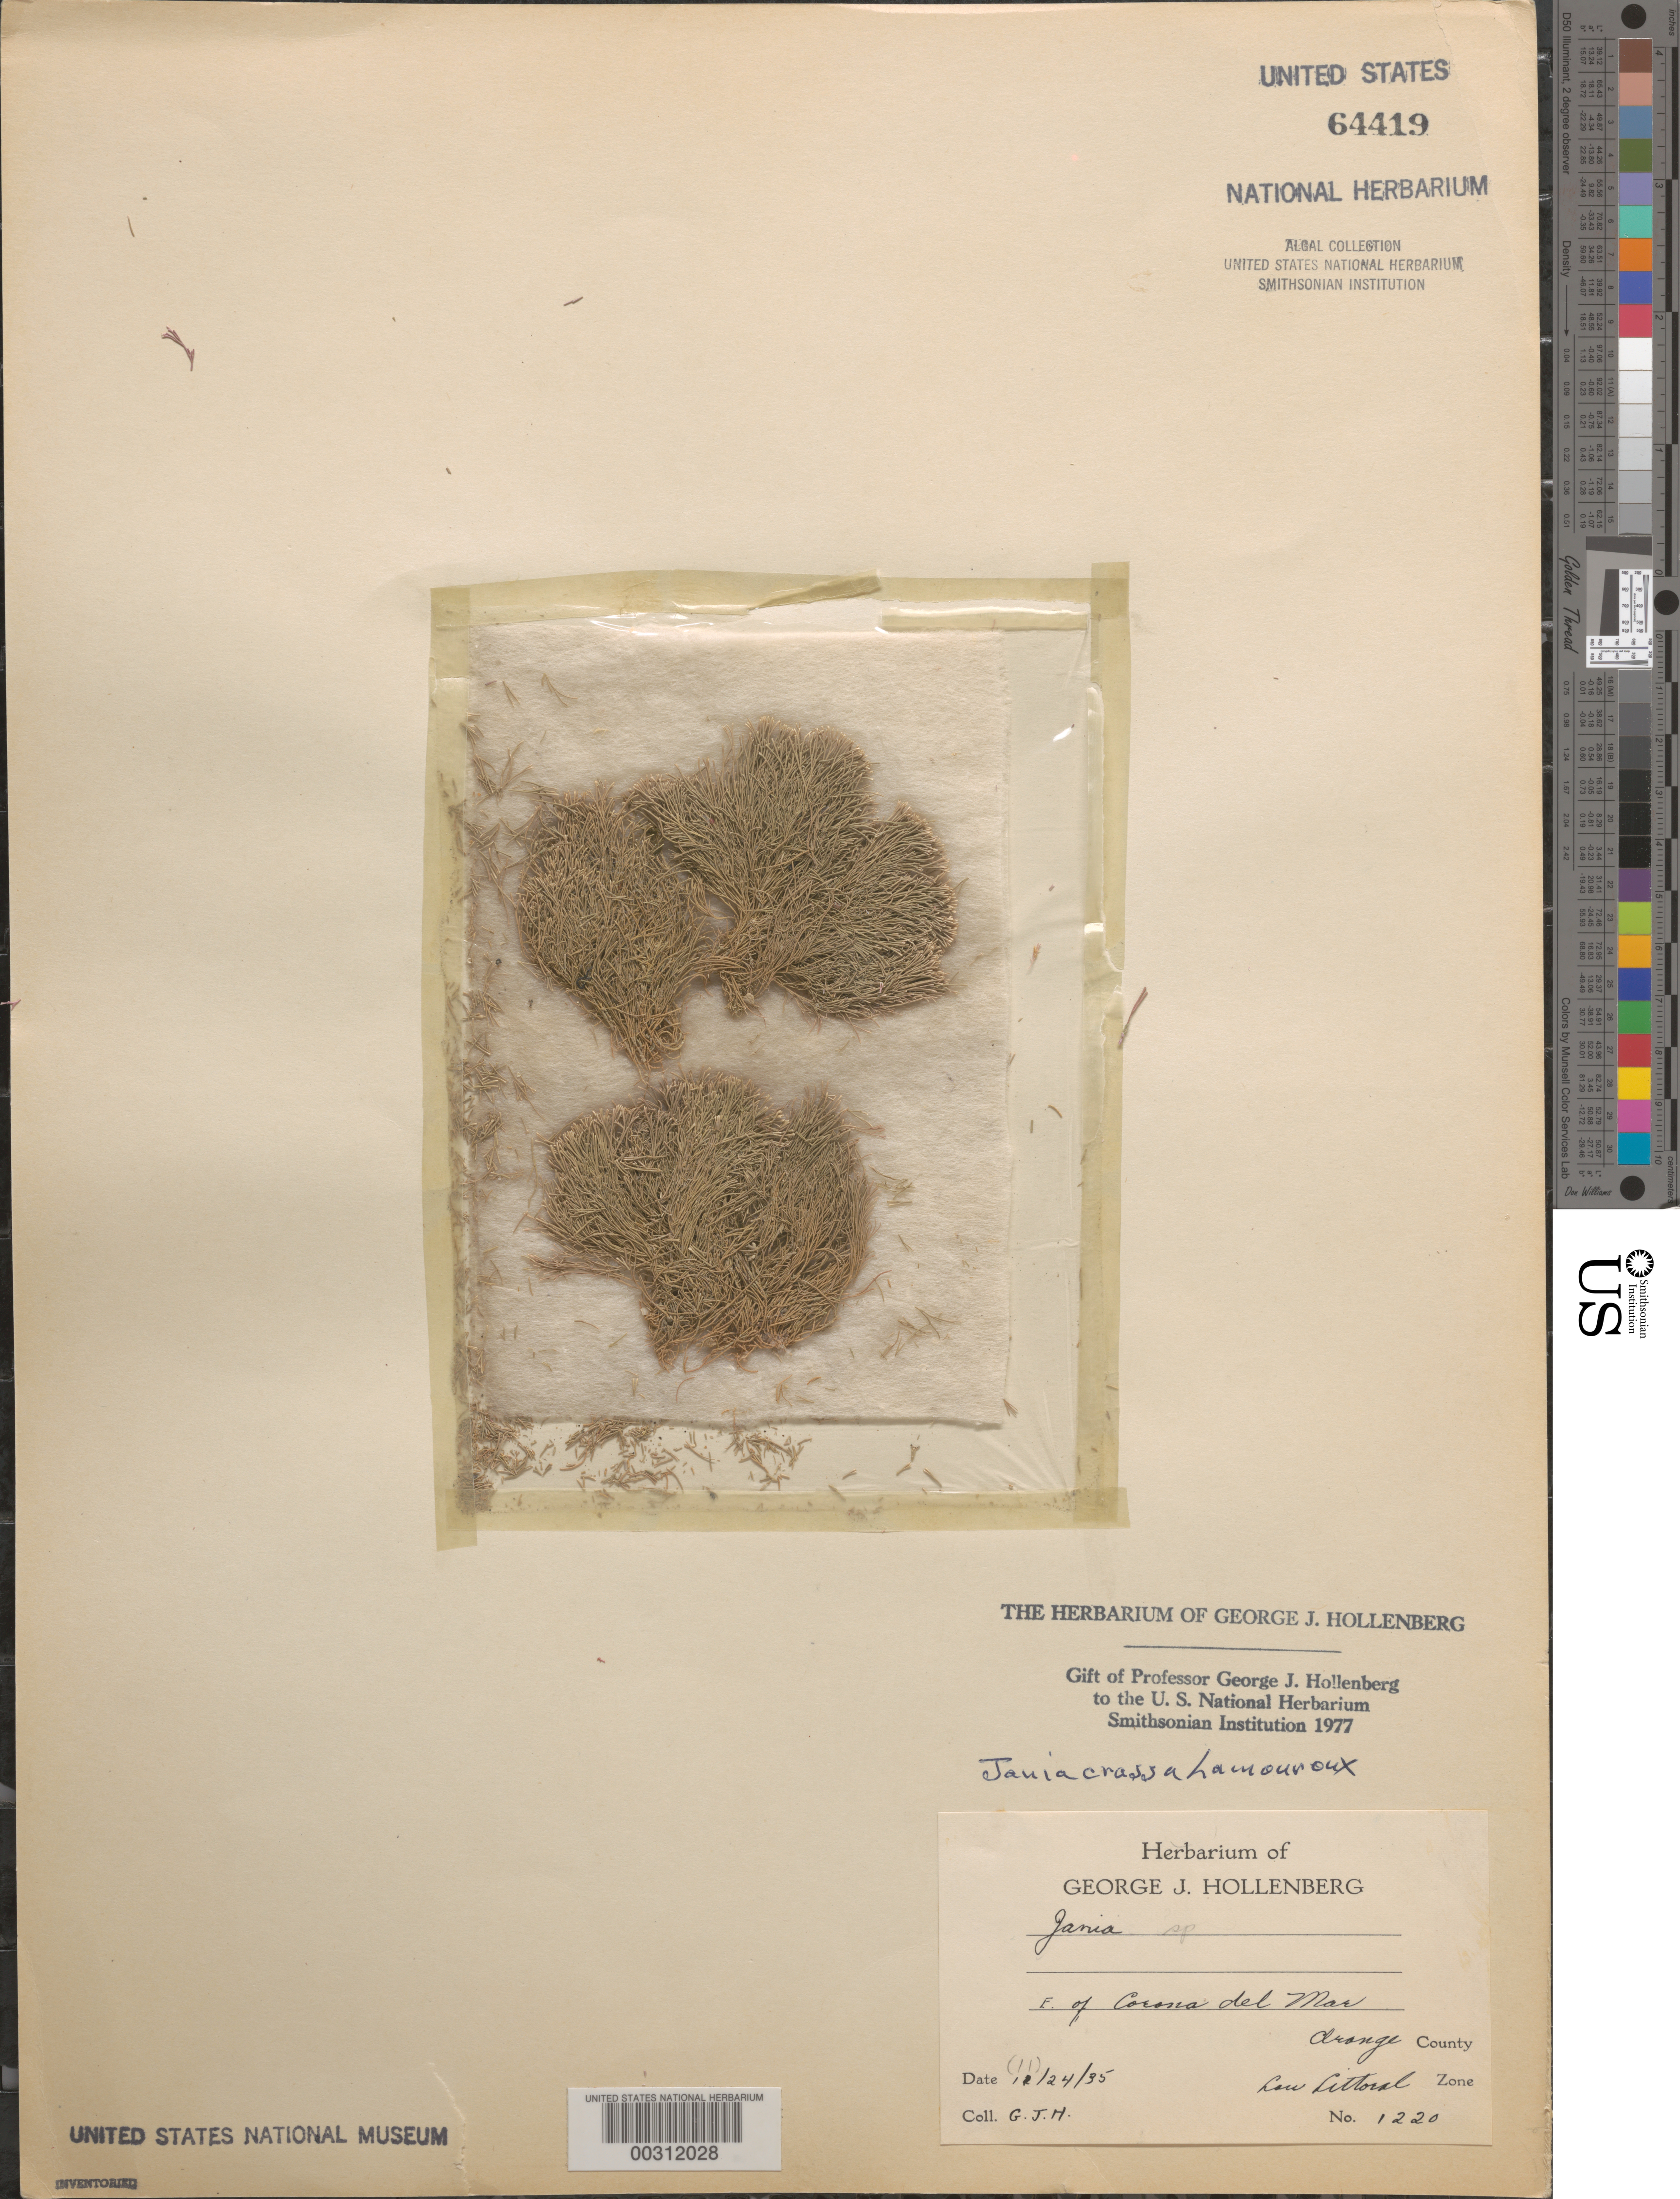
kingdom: Plantae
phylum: Rhodophyta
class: Florideophyceae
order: Corallinales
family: Corallinaceae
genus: Jania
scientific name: Jania crassa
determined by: Hollenberg, George J.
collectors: G. Hollenberg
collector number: GJH 1220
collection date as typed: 24 Nov 1935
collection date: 1935-11-24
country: United States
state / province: California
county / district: Orange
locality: East of Corona del Mar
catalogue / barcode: US 64419